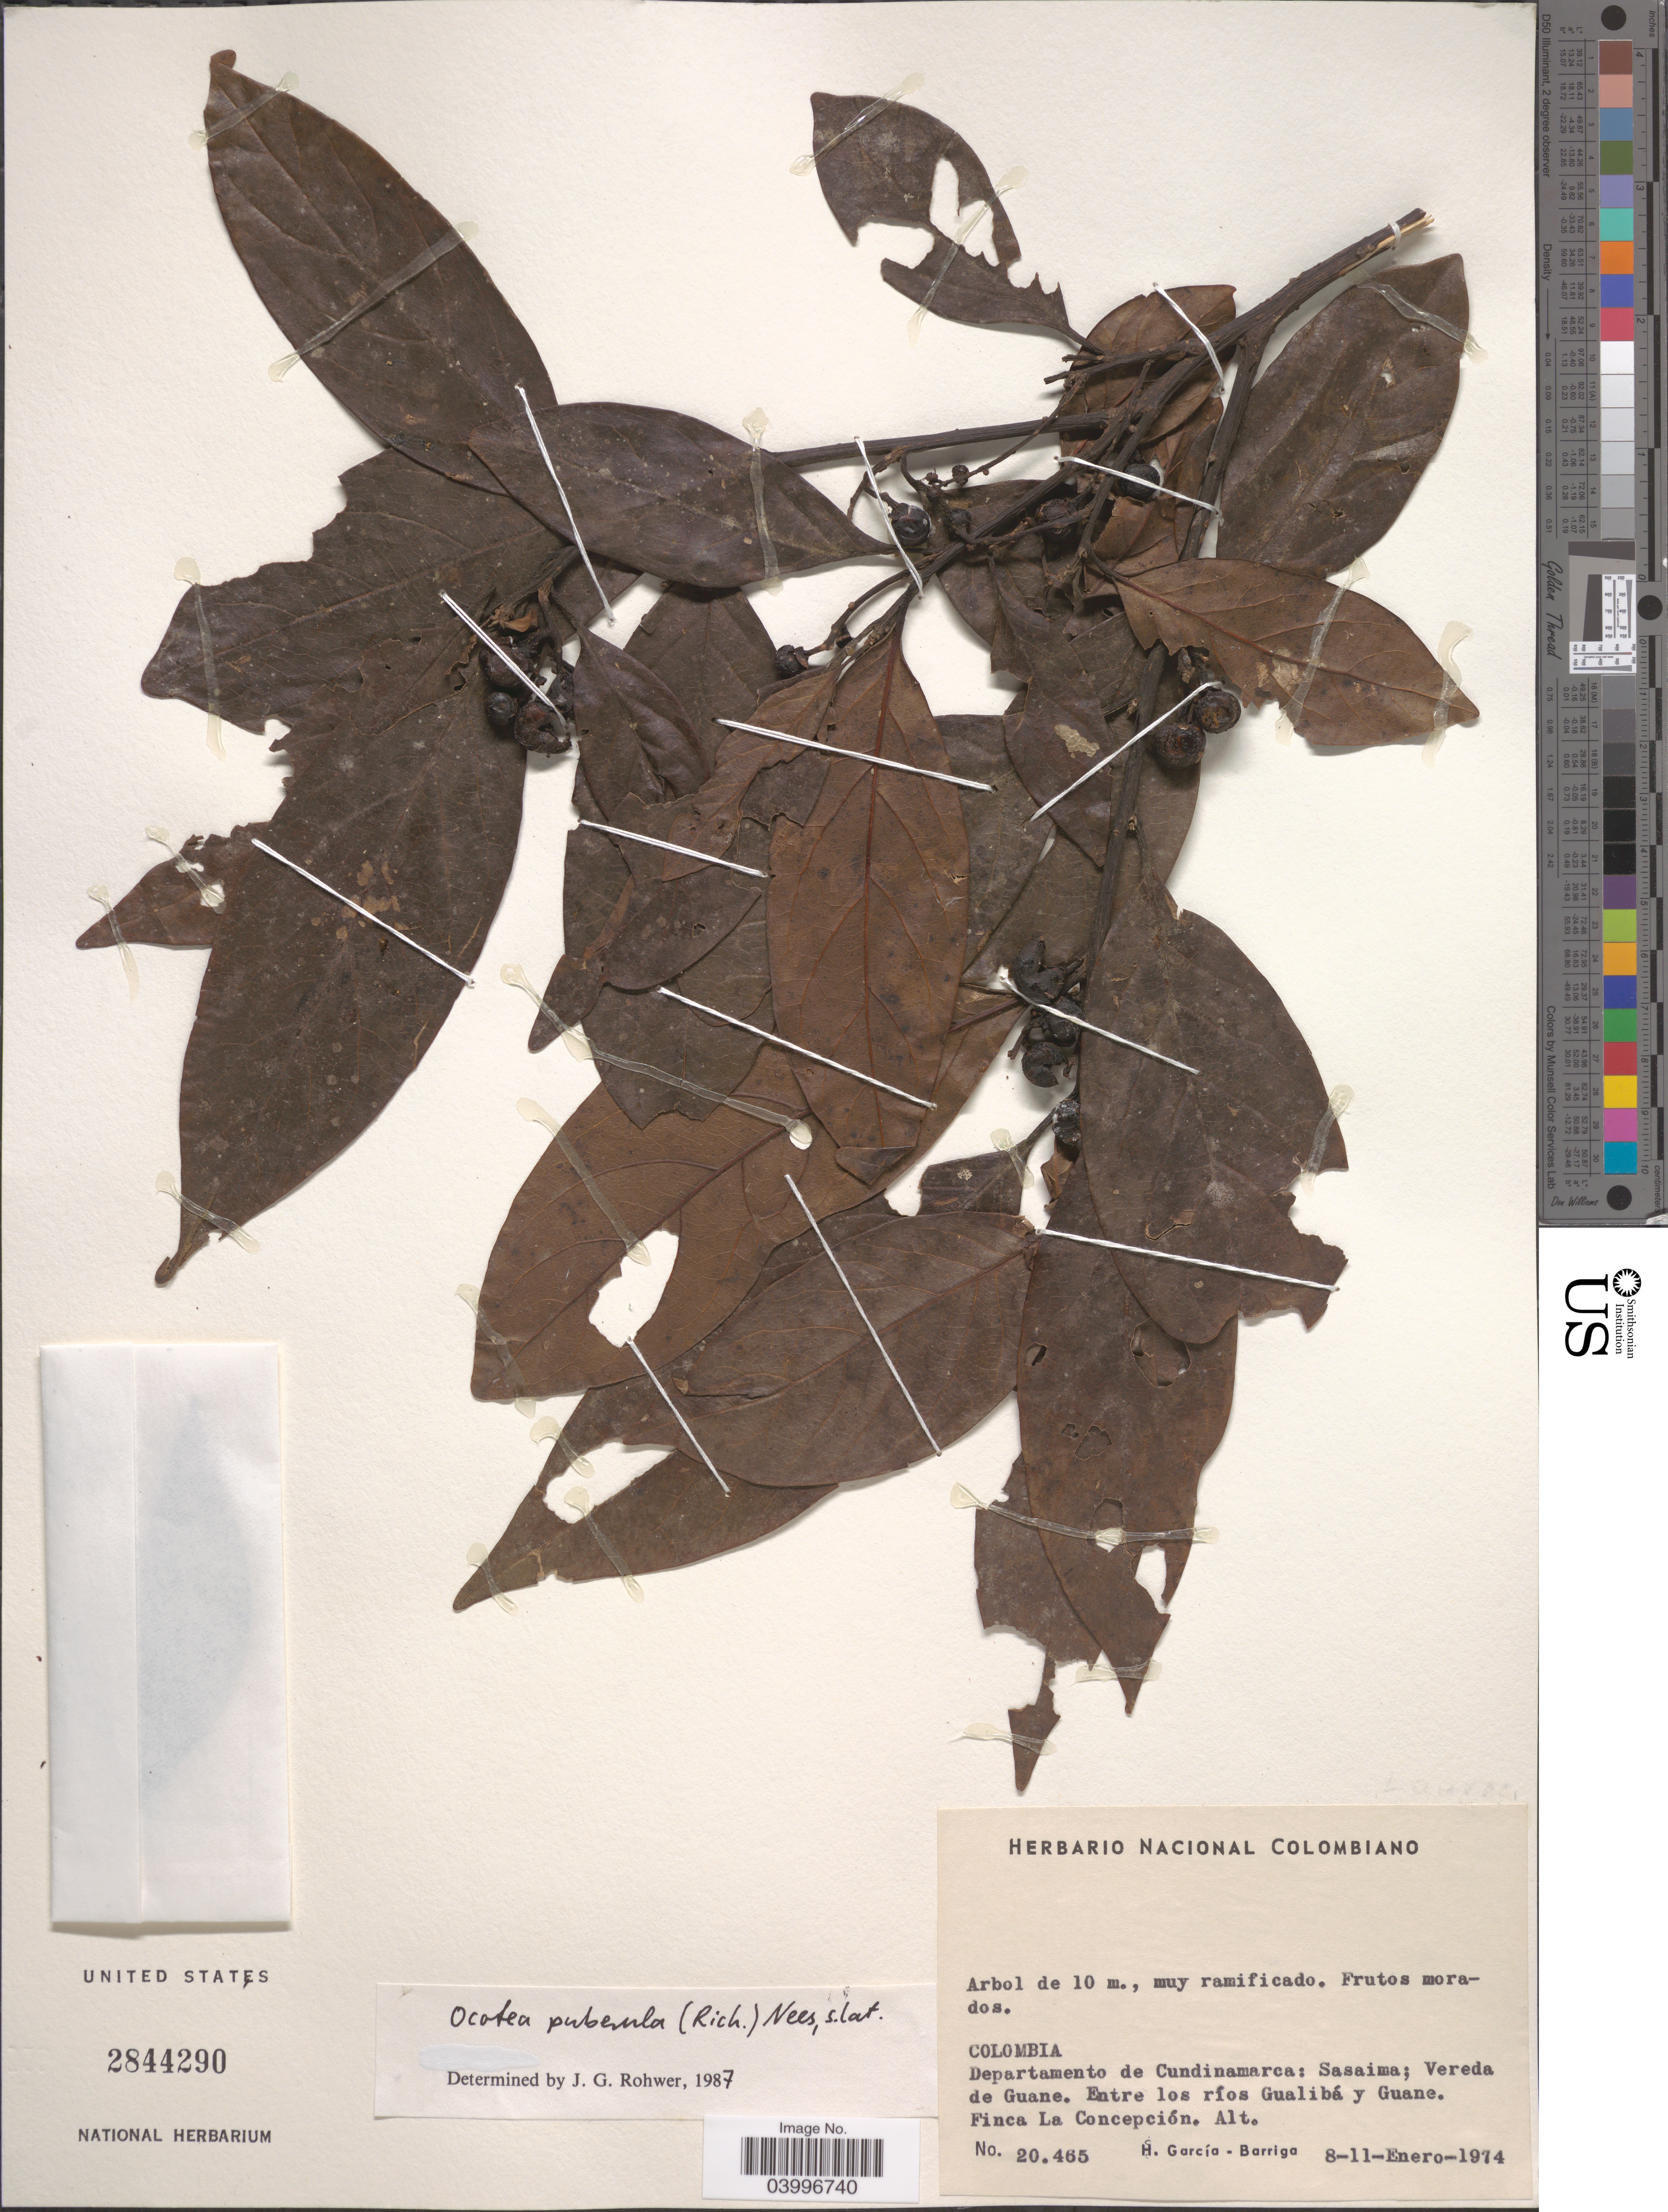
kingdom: Plantae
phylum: Tracheophyta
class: Magnoliopsida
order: Laurales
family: Lauraceae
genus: Ocotea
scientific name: Ocotea puberula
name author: (Rich.) Nees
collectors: H. García Barriga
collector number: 20465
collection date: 1974-01-08/1974-01-11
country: Colombia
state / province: Cundinamarca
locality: Departamento de Cundinamarca: Sasaima; Vereda de Guane. Entre los ríos Gualibá y Guane. Finca La Concepción.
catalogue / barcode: US 2844290